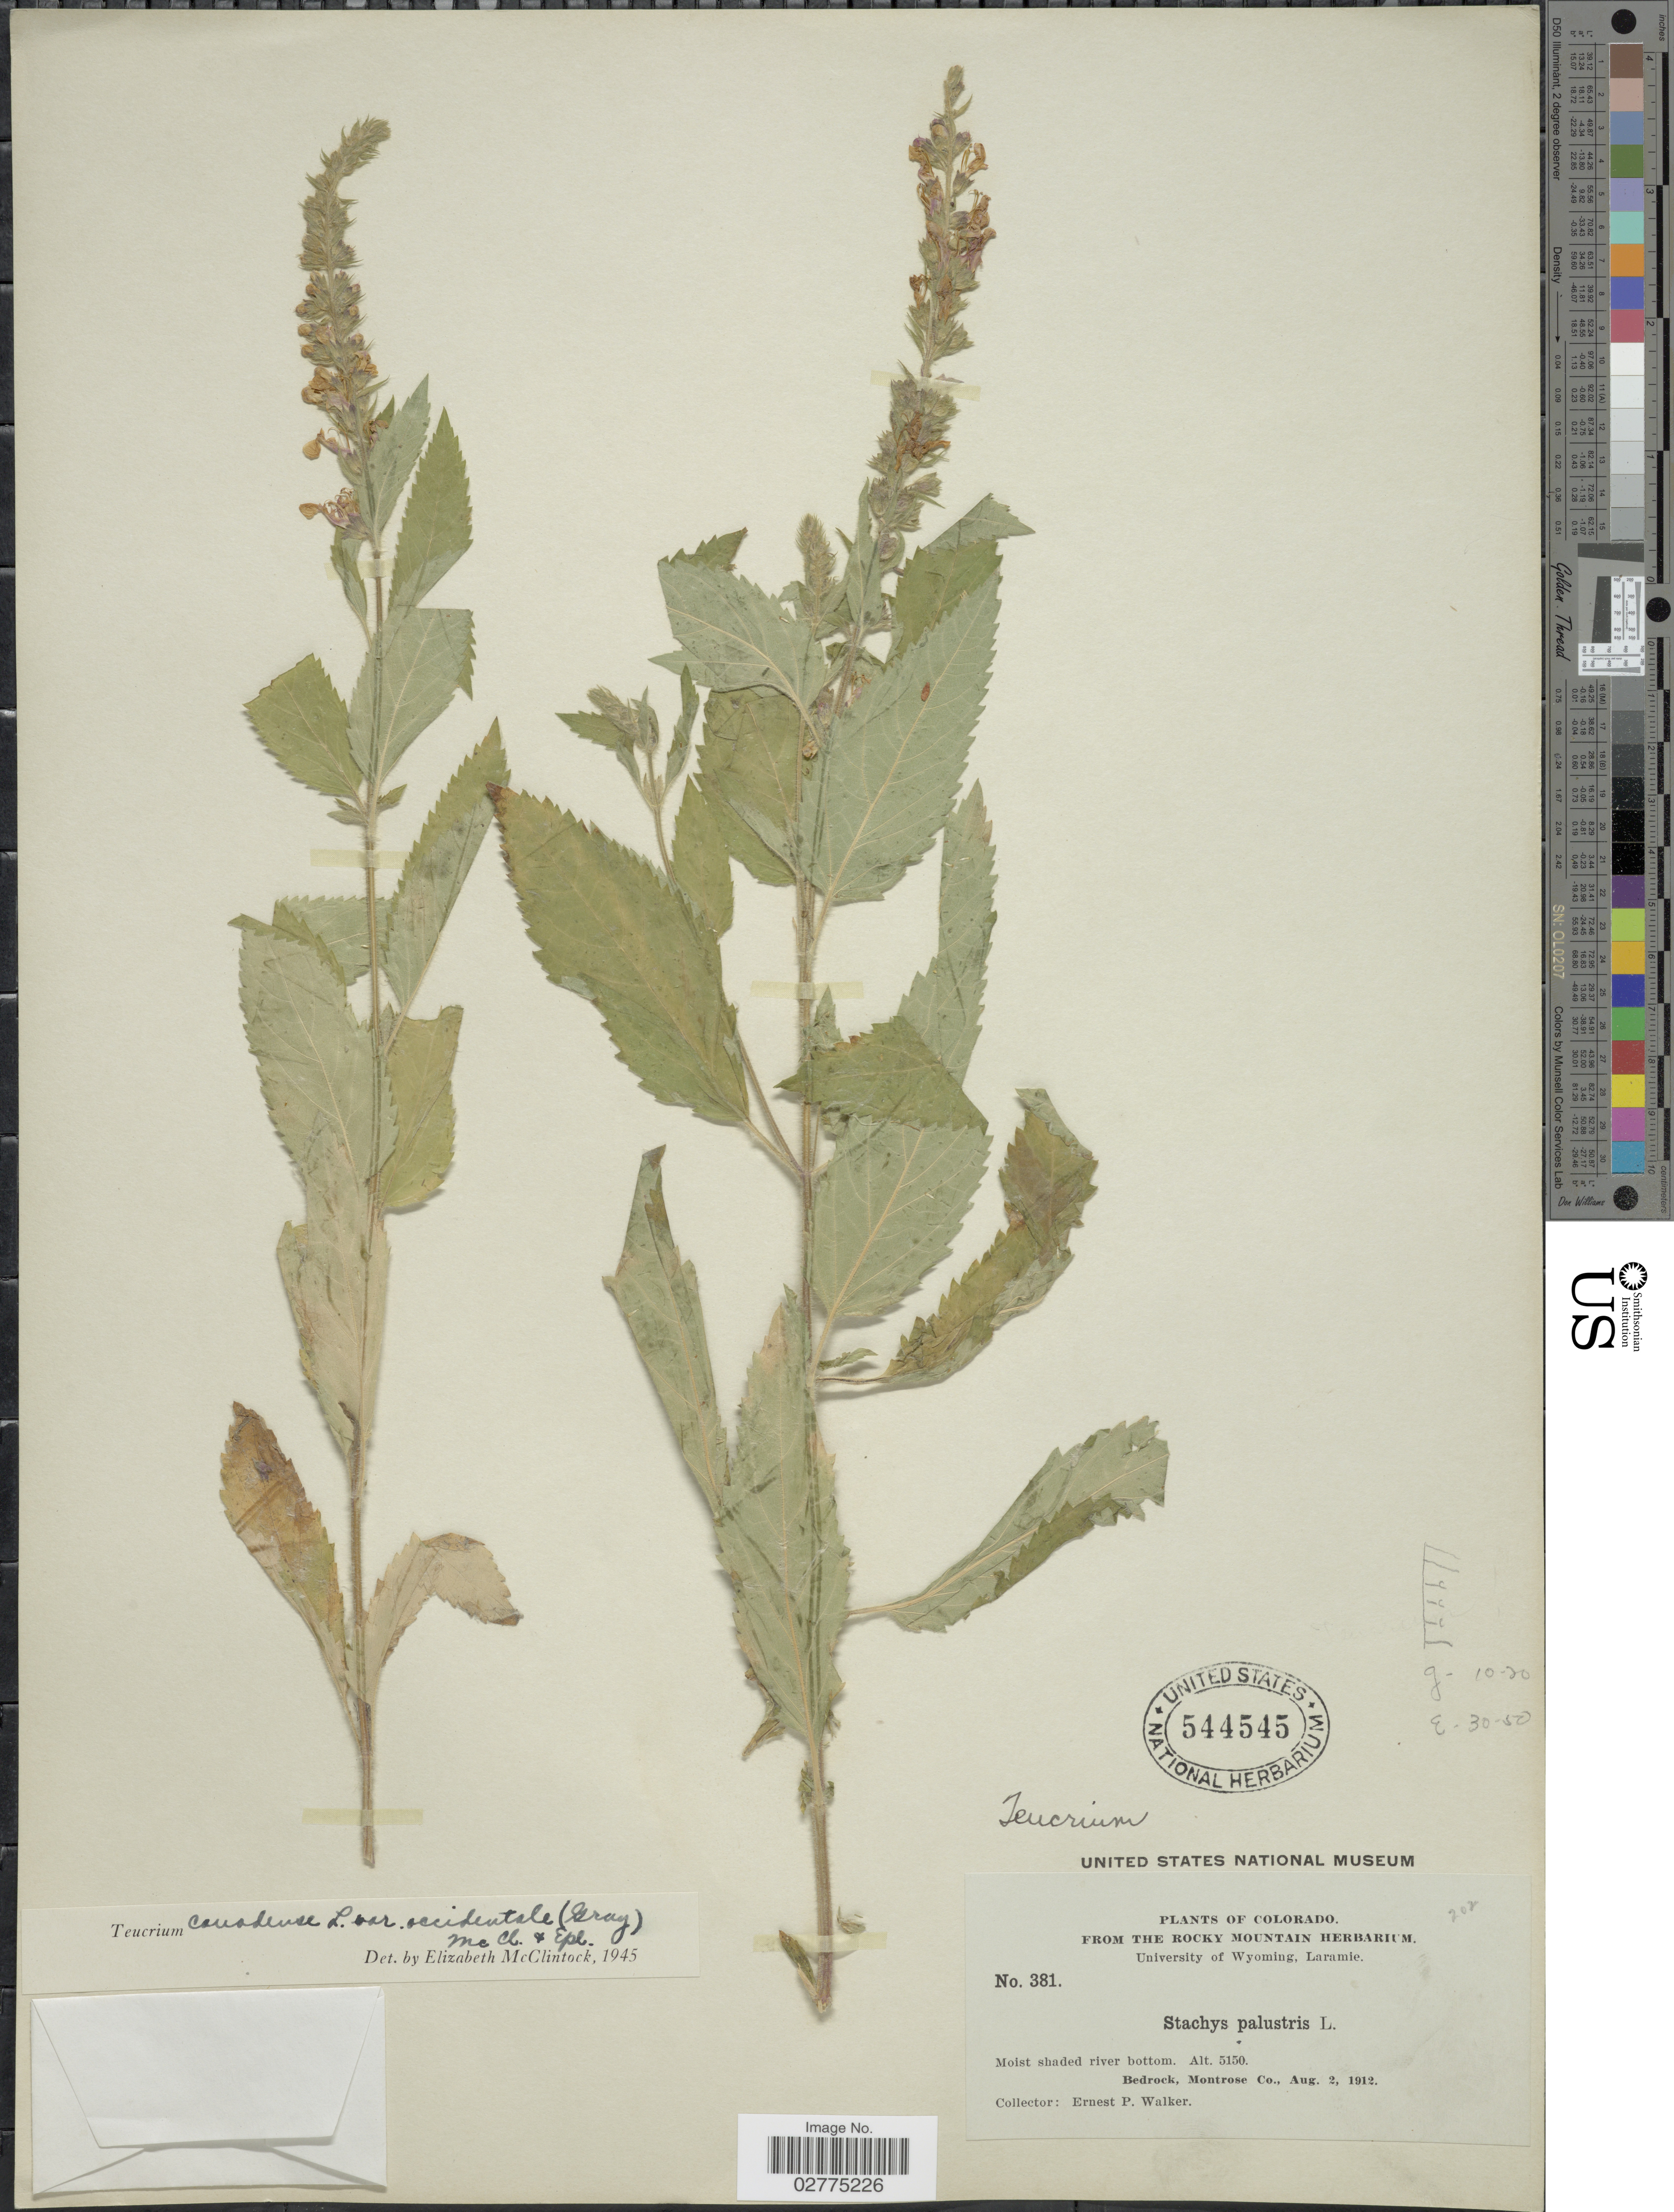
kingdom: Plantae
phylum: Tracheophyta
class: Magnoliopsida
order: Lamiales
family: Lamiaceae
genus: Teucrium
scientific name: Teucrium canadense var. occidentale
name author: (A. Gray) E. M. McClint. & Epling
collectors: E. P. Walker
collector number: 381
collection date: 1912-08-02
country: United States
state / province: Colorado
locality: Moist shaded river bottom, Bedrock, Montrose Co.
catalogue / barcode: US 544545